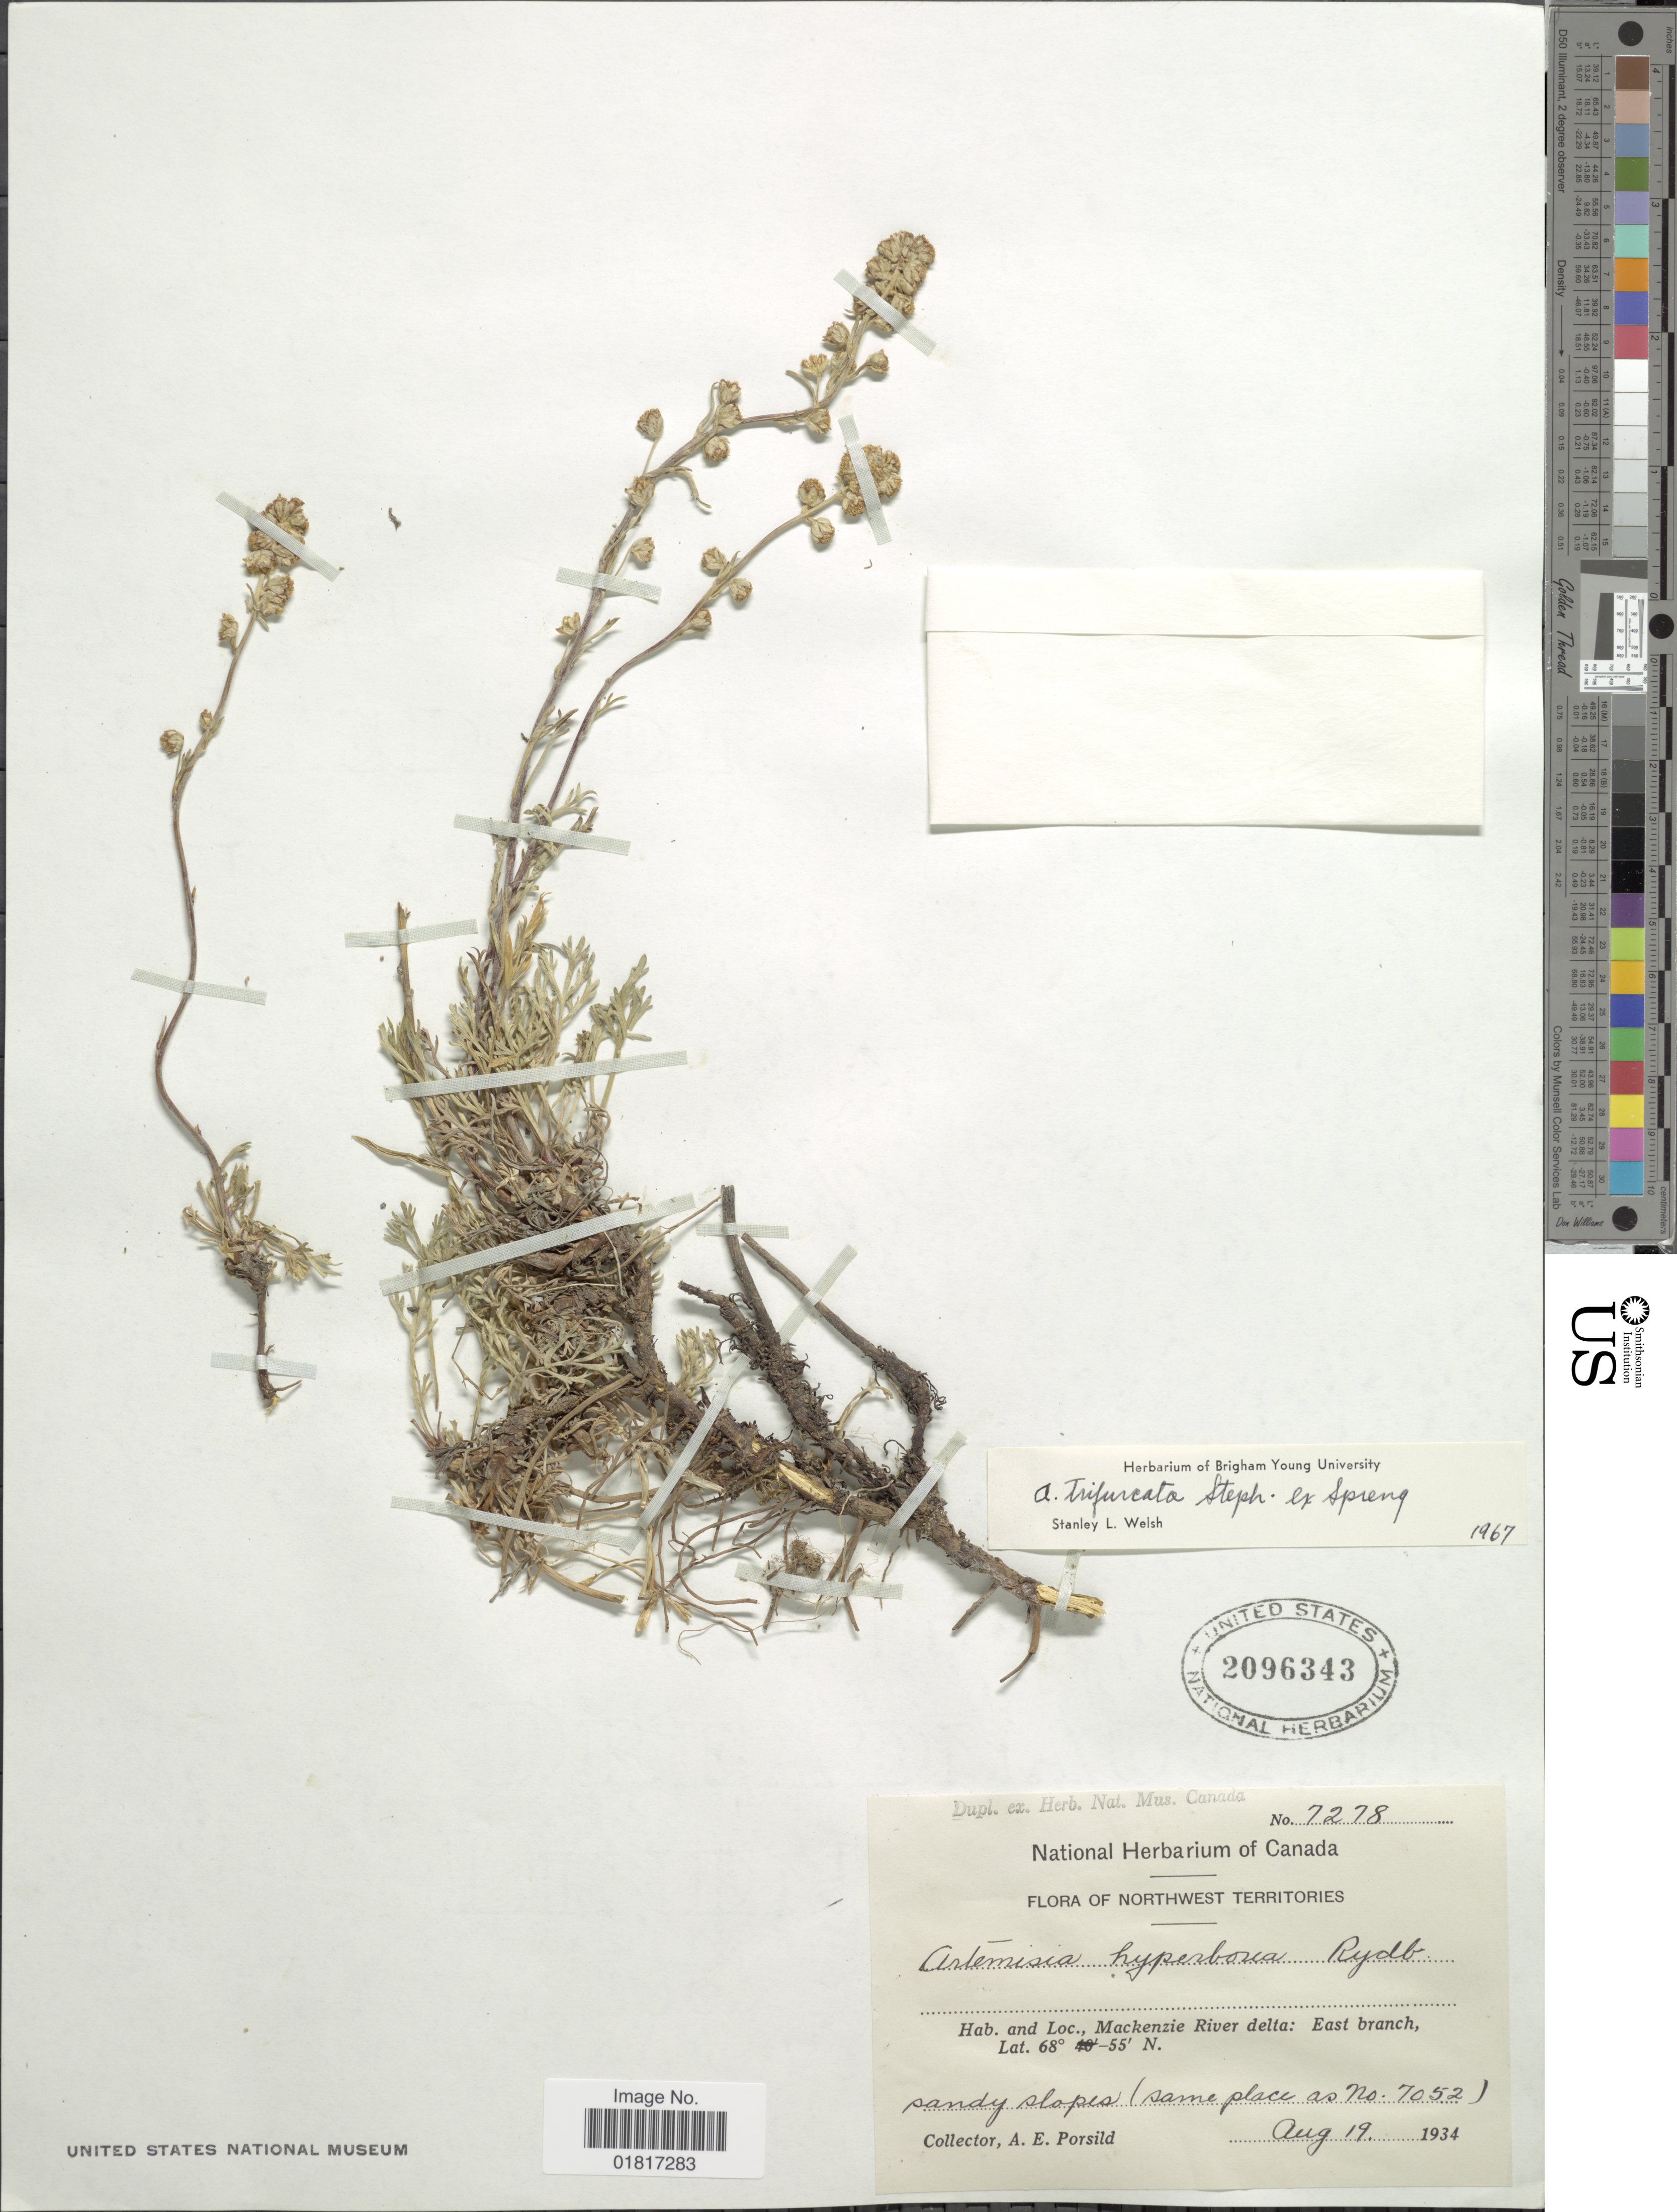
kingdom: Plantae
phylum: Tracheophyta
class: Magnoliopsida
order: Asterales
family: Asteraceae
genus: Artemisia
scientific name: Artemisia trifurcata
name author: Steph. ex Spreng.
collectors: A. E. Porsild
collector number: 7278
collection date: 1934-08-19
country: Canada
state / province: Northwest Territories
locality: Mackenzie River delta: East branch, sandy slopes (same place as No. 7052)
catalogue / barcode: US 2096343